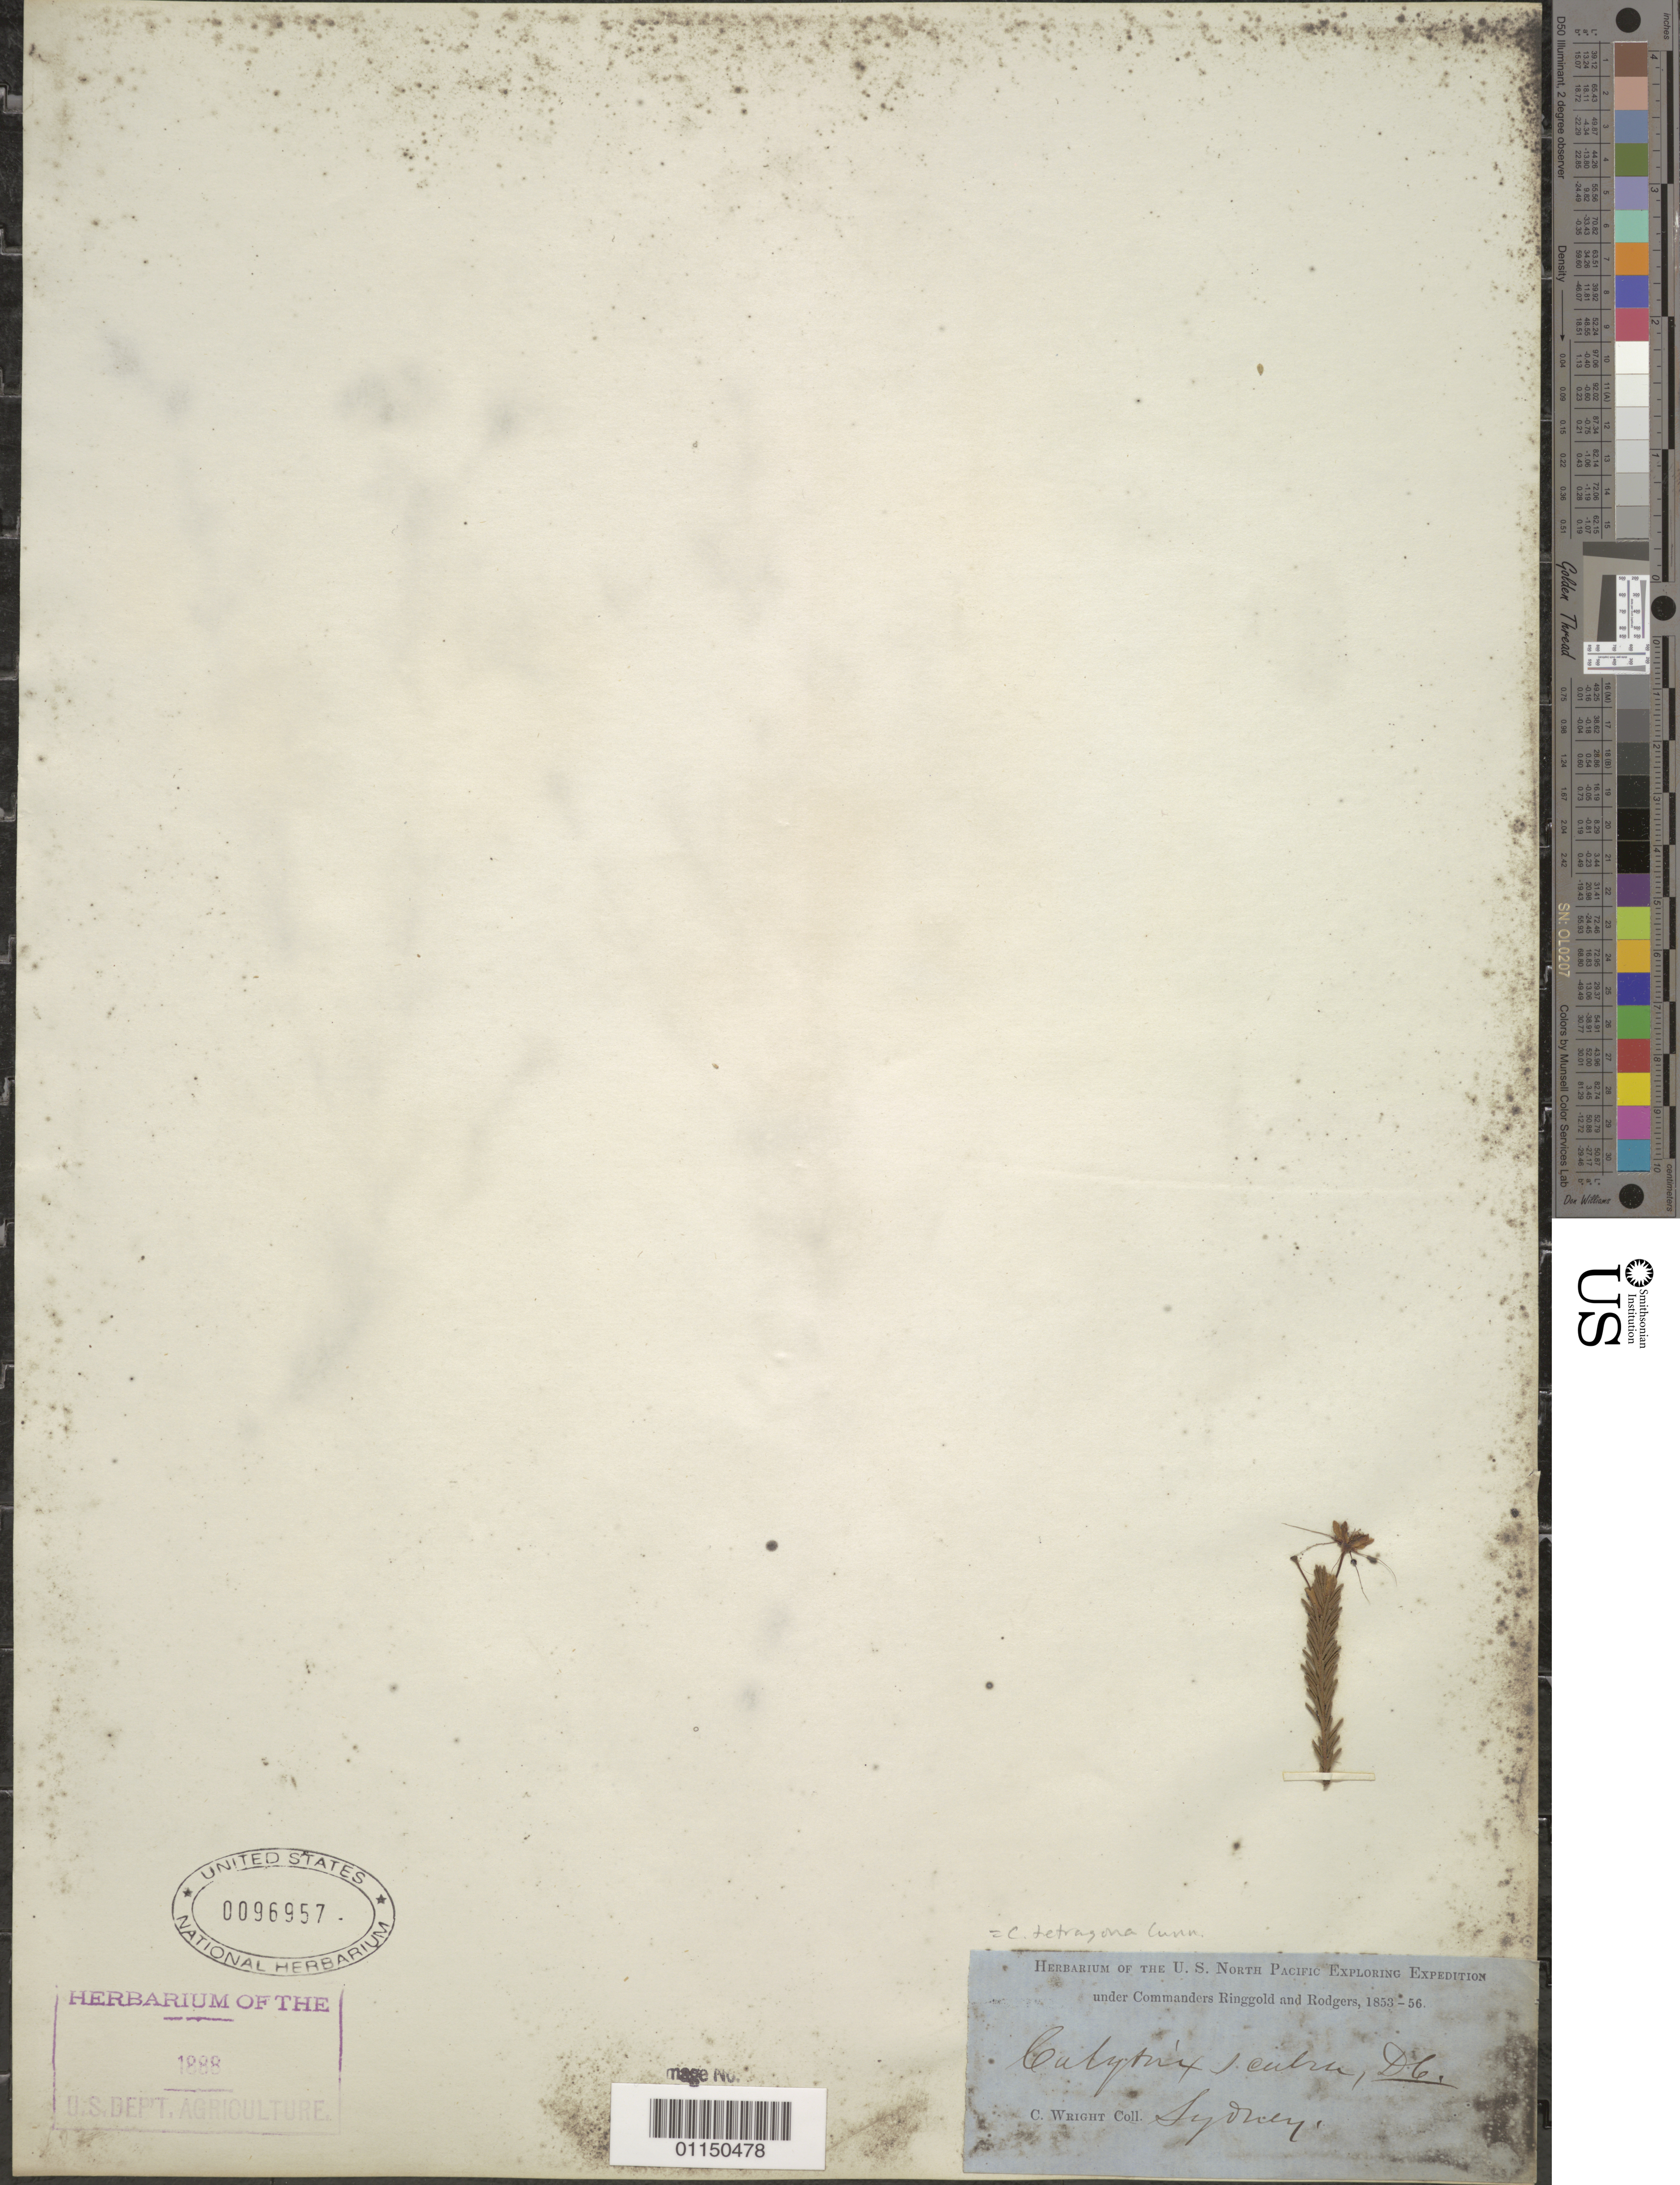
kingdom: Plantae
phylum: Tracheophyta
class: Magnoliopsida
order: Myrtales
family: Myrtaceae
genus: Baeckea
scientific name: Baeckea diosmifolia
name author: Rudge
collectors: C. Wright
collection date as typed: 1853 to -- -- 1856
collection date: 1853/1856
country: Australia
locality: Sydney.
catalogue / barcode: US 96957